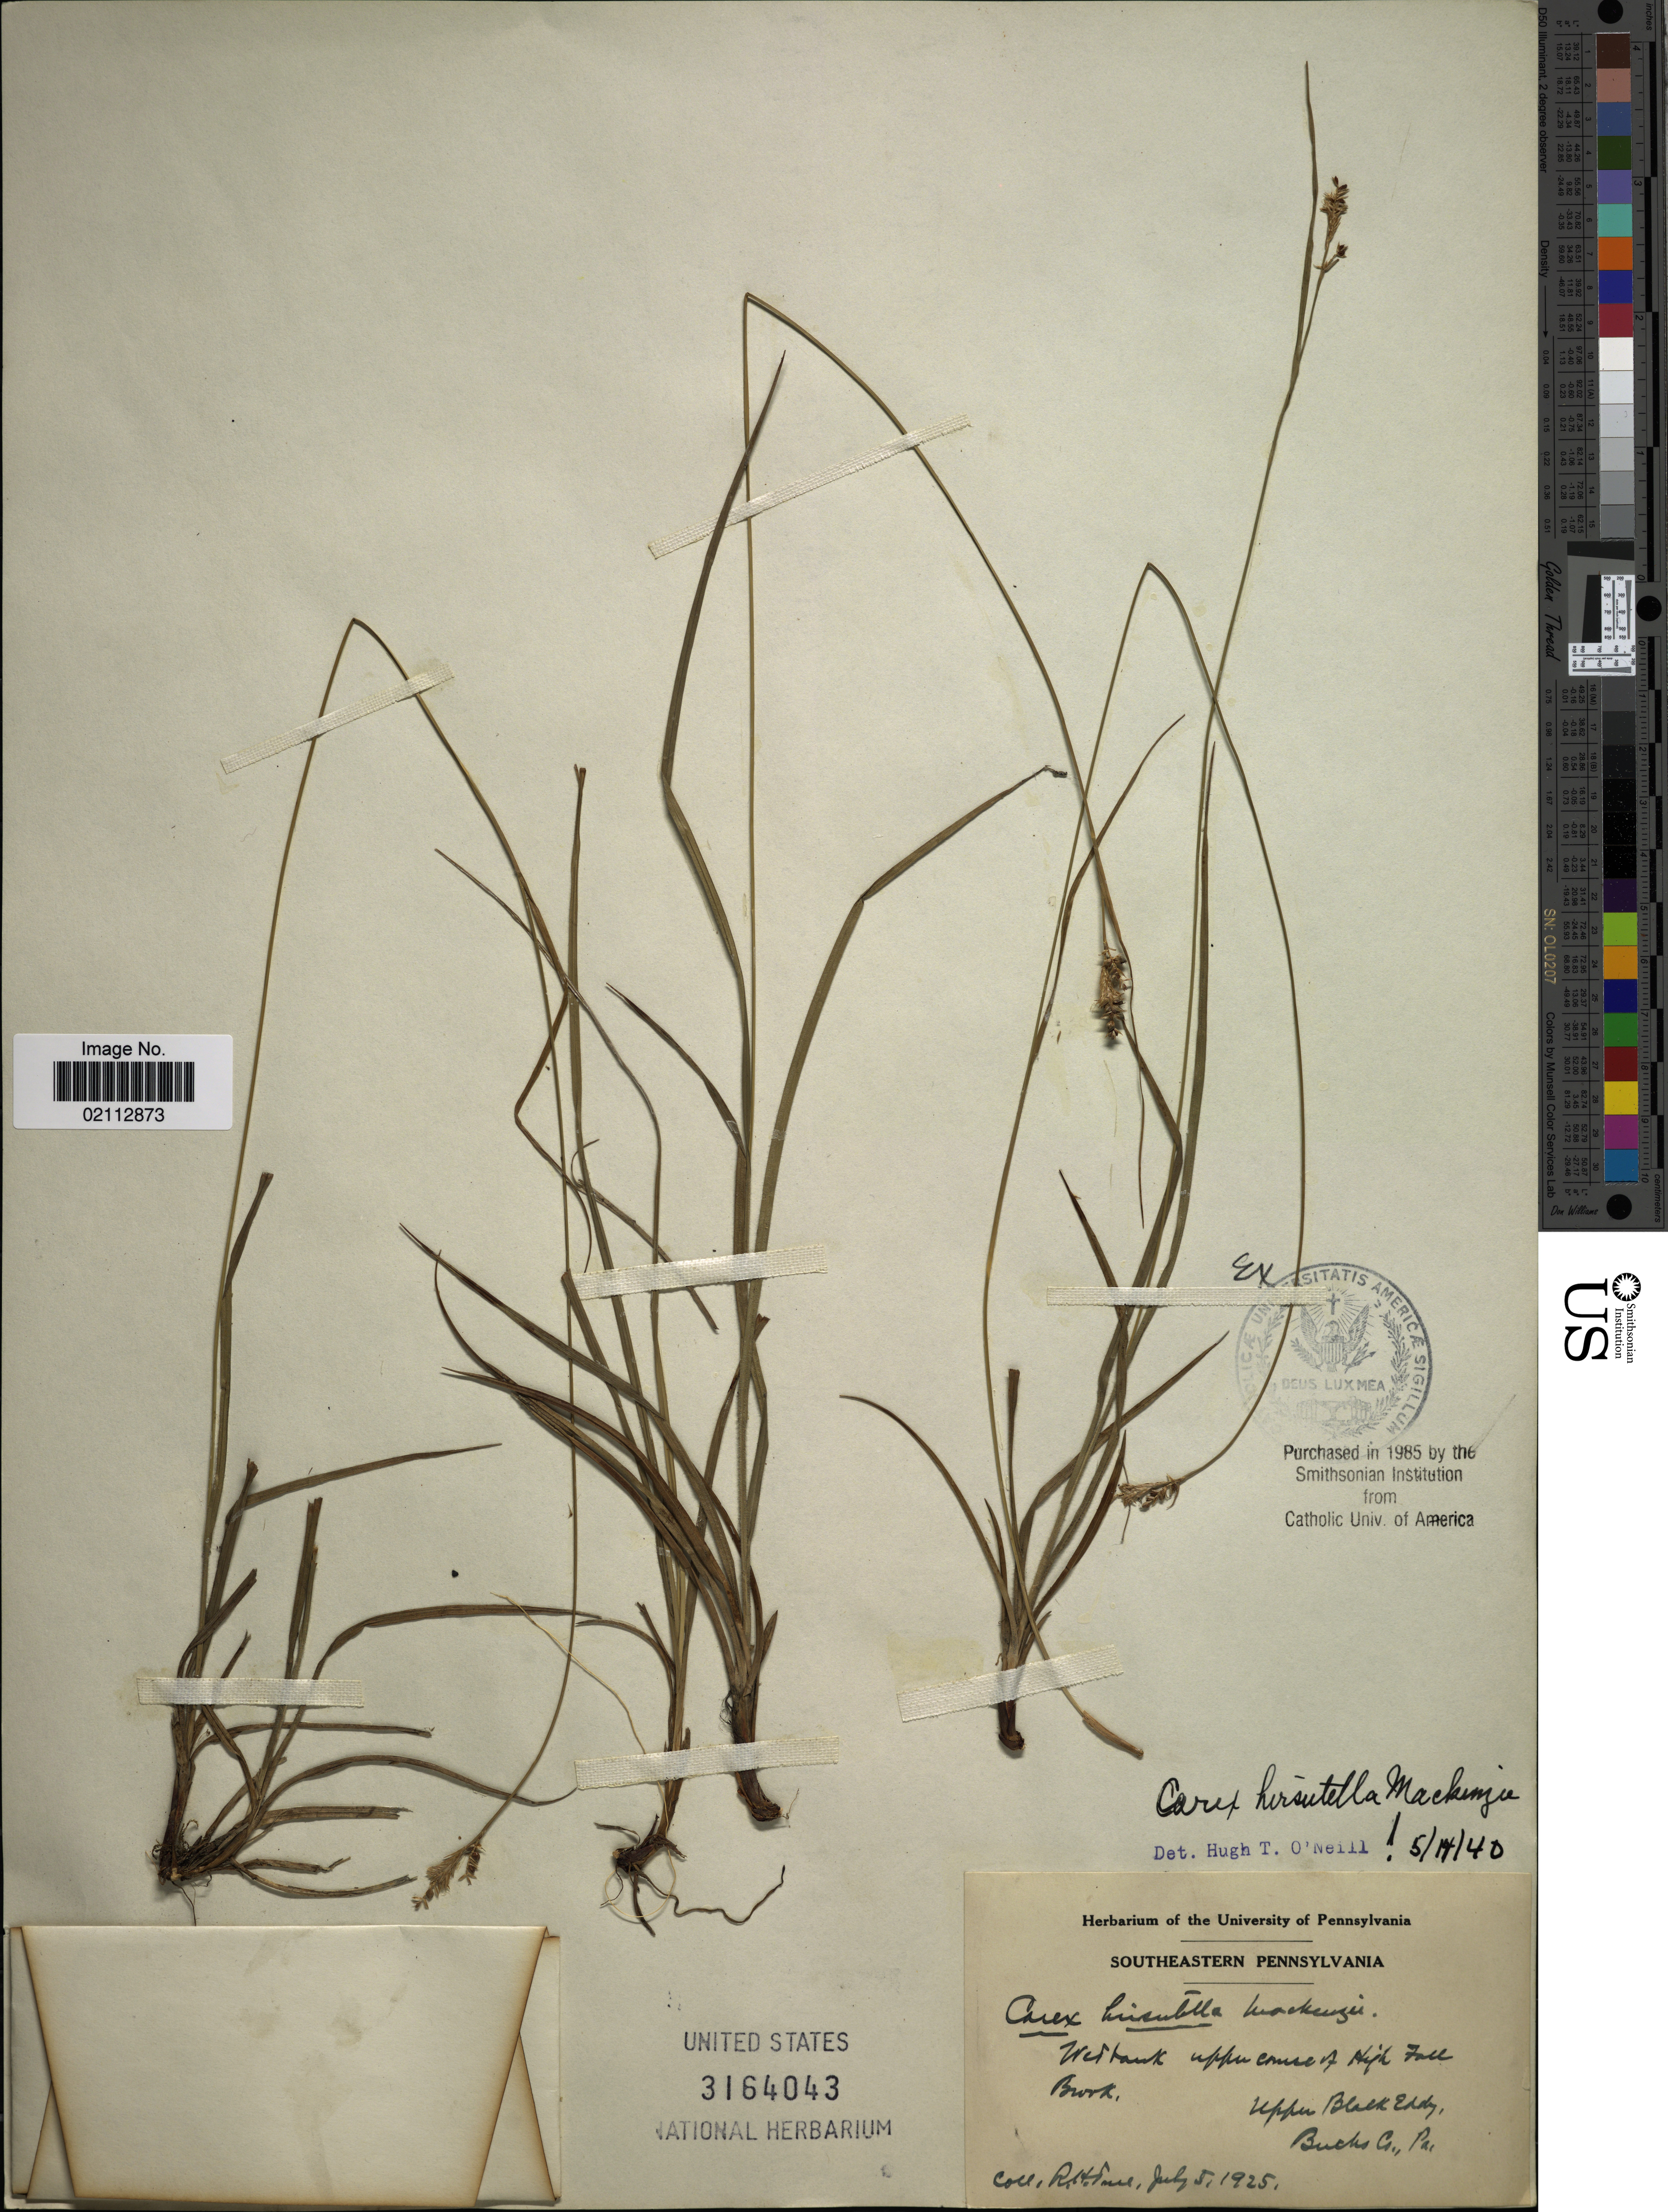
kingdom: Plantae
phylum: Tracheophyta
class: Liliopsida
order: Poales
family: Cyperaceae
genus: Carex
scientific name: Carex hirsutella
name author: Mack.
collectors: R. H. True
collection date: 1925-07-05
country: United States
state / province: Pennsylvania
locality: Southeastern Pennsylvania. Westbank upper course [interpreted] of High Fall Brook. Upper Black Eddy. Bucks Co.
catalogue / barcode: US 3164043